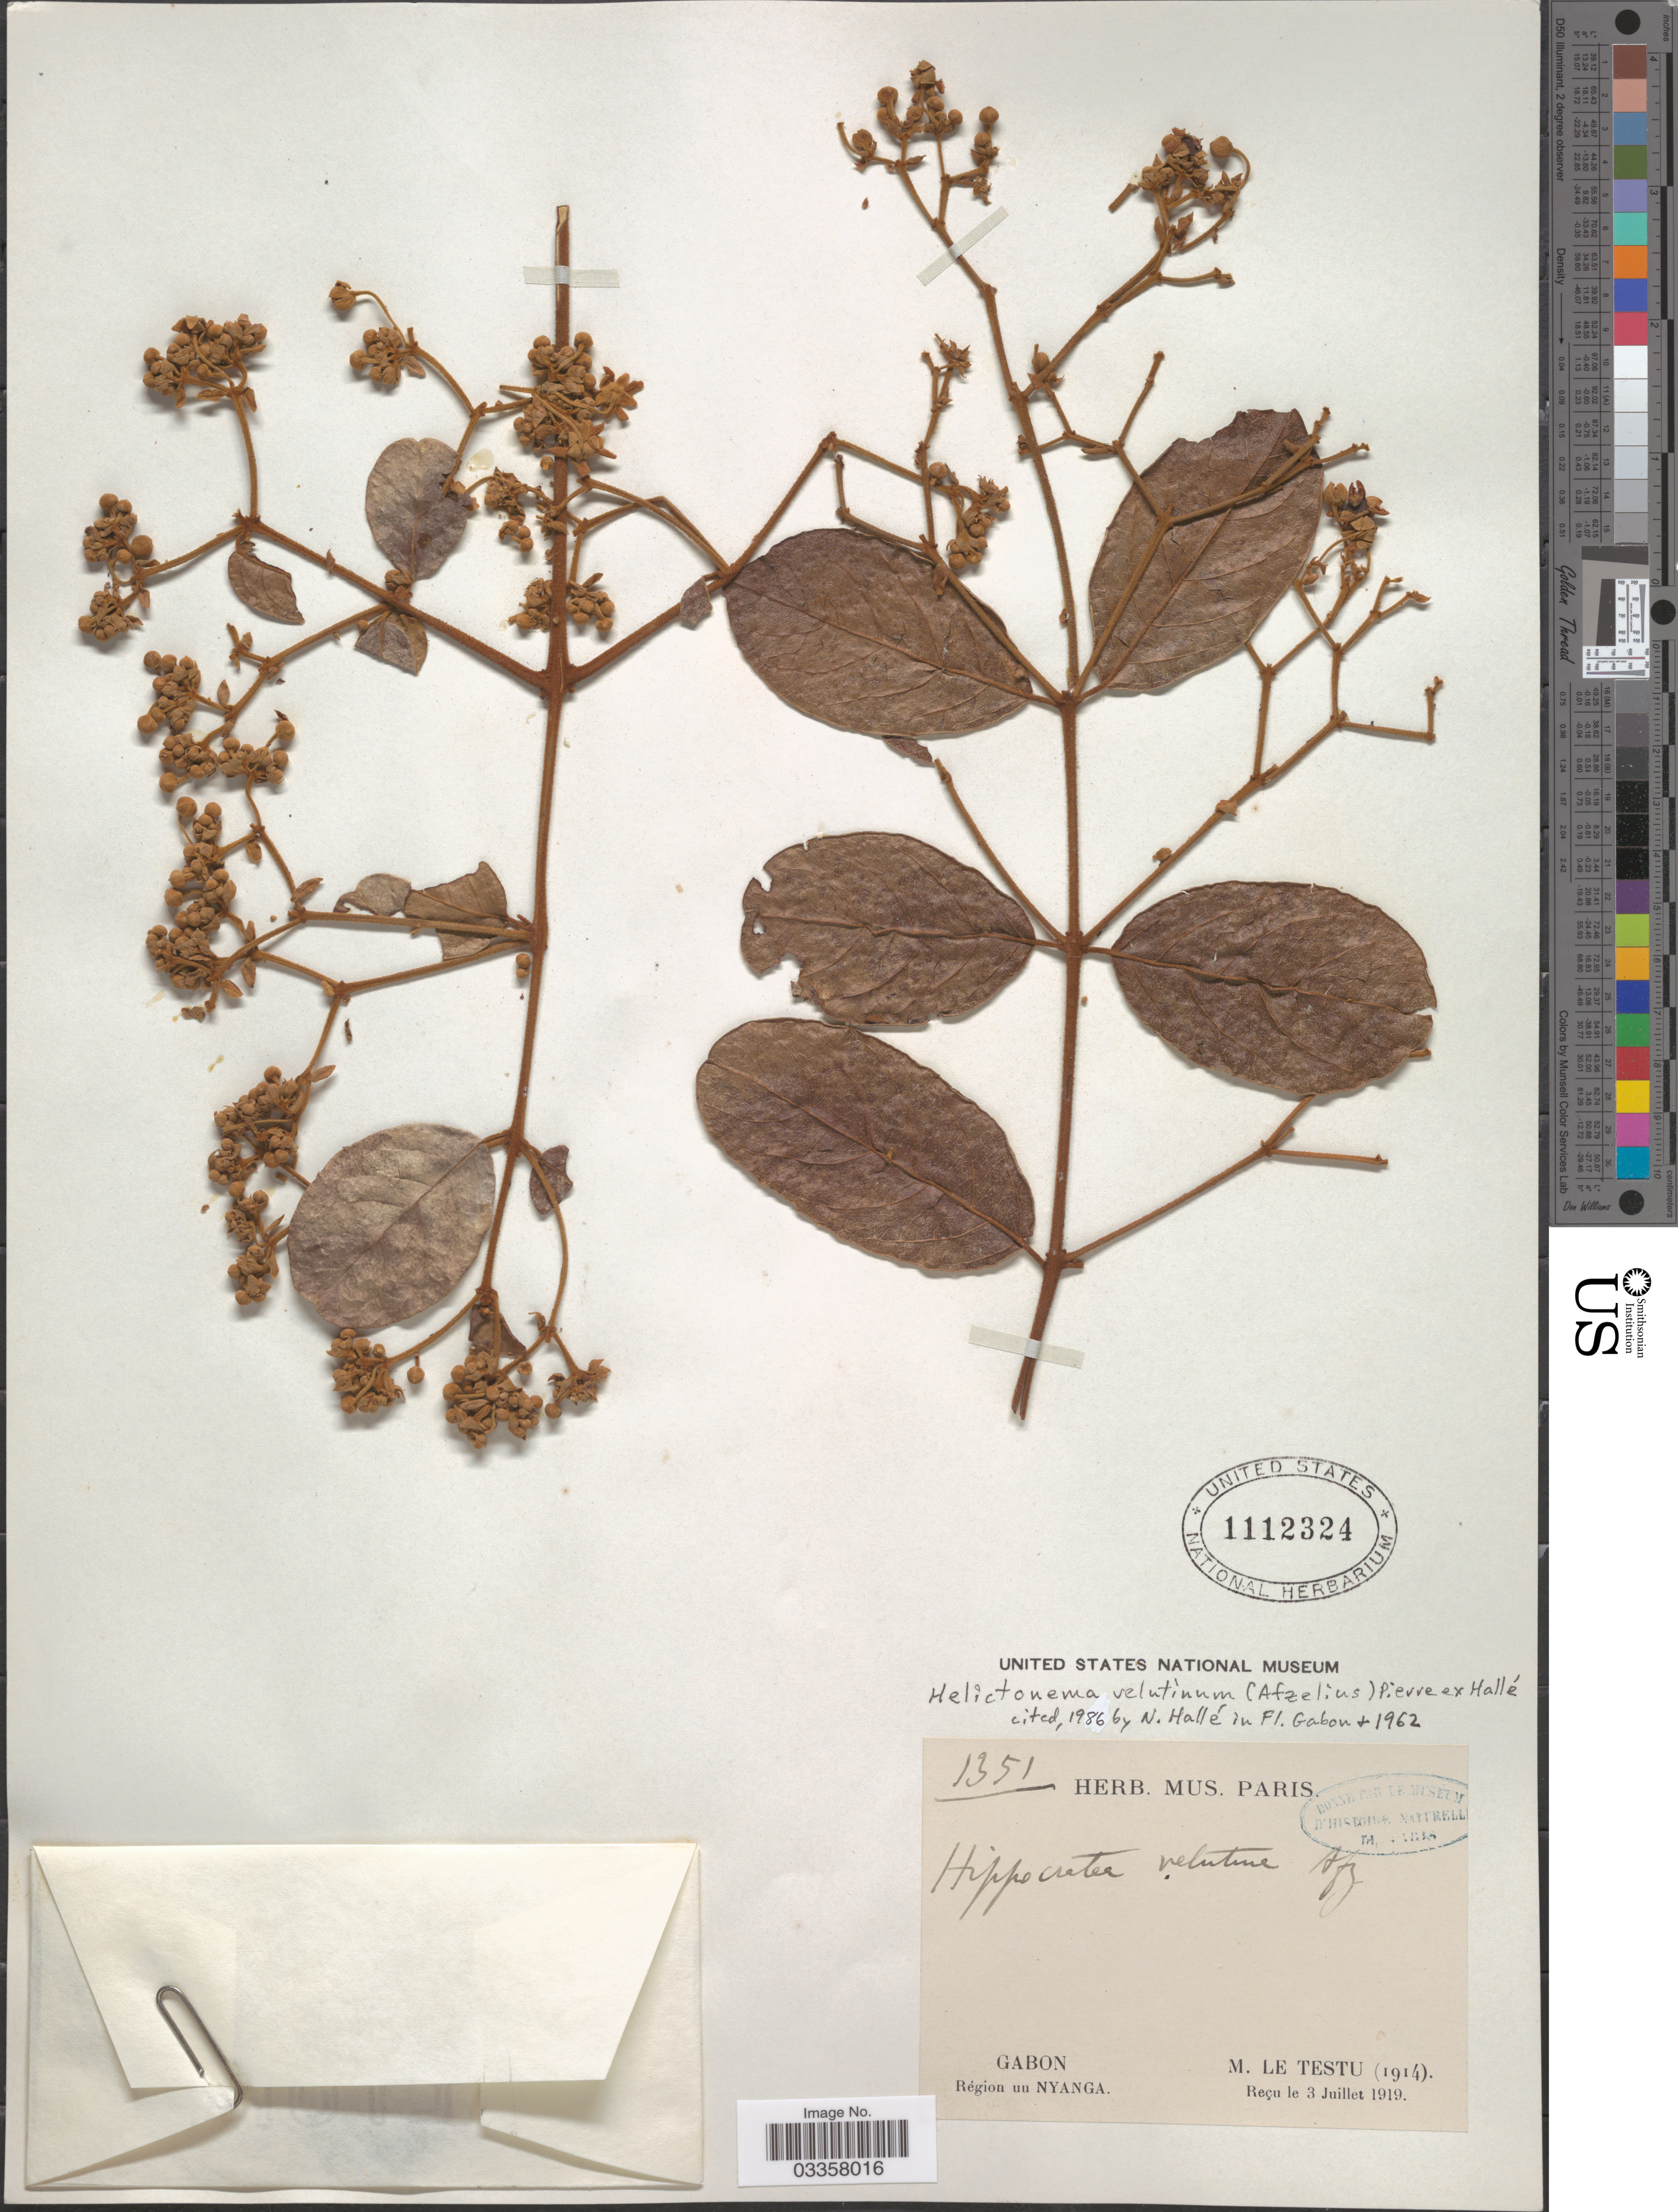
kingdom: Plantae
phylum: Tracheophyta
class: Magnoliopsida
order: Celastrales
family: Celastraceae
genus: Helictonema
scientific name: Helictonema velutinum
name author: (Afzel.) R. Wilczek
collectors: M. Le Testu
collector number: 1351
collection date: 1914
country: Gabon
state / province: Nyanga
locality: Région uu Nyanga.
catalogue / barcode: US 1112324